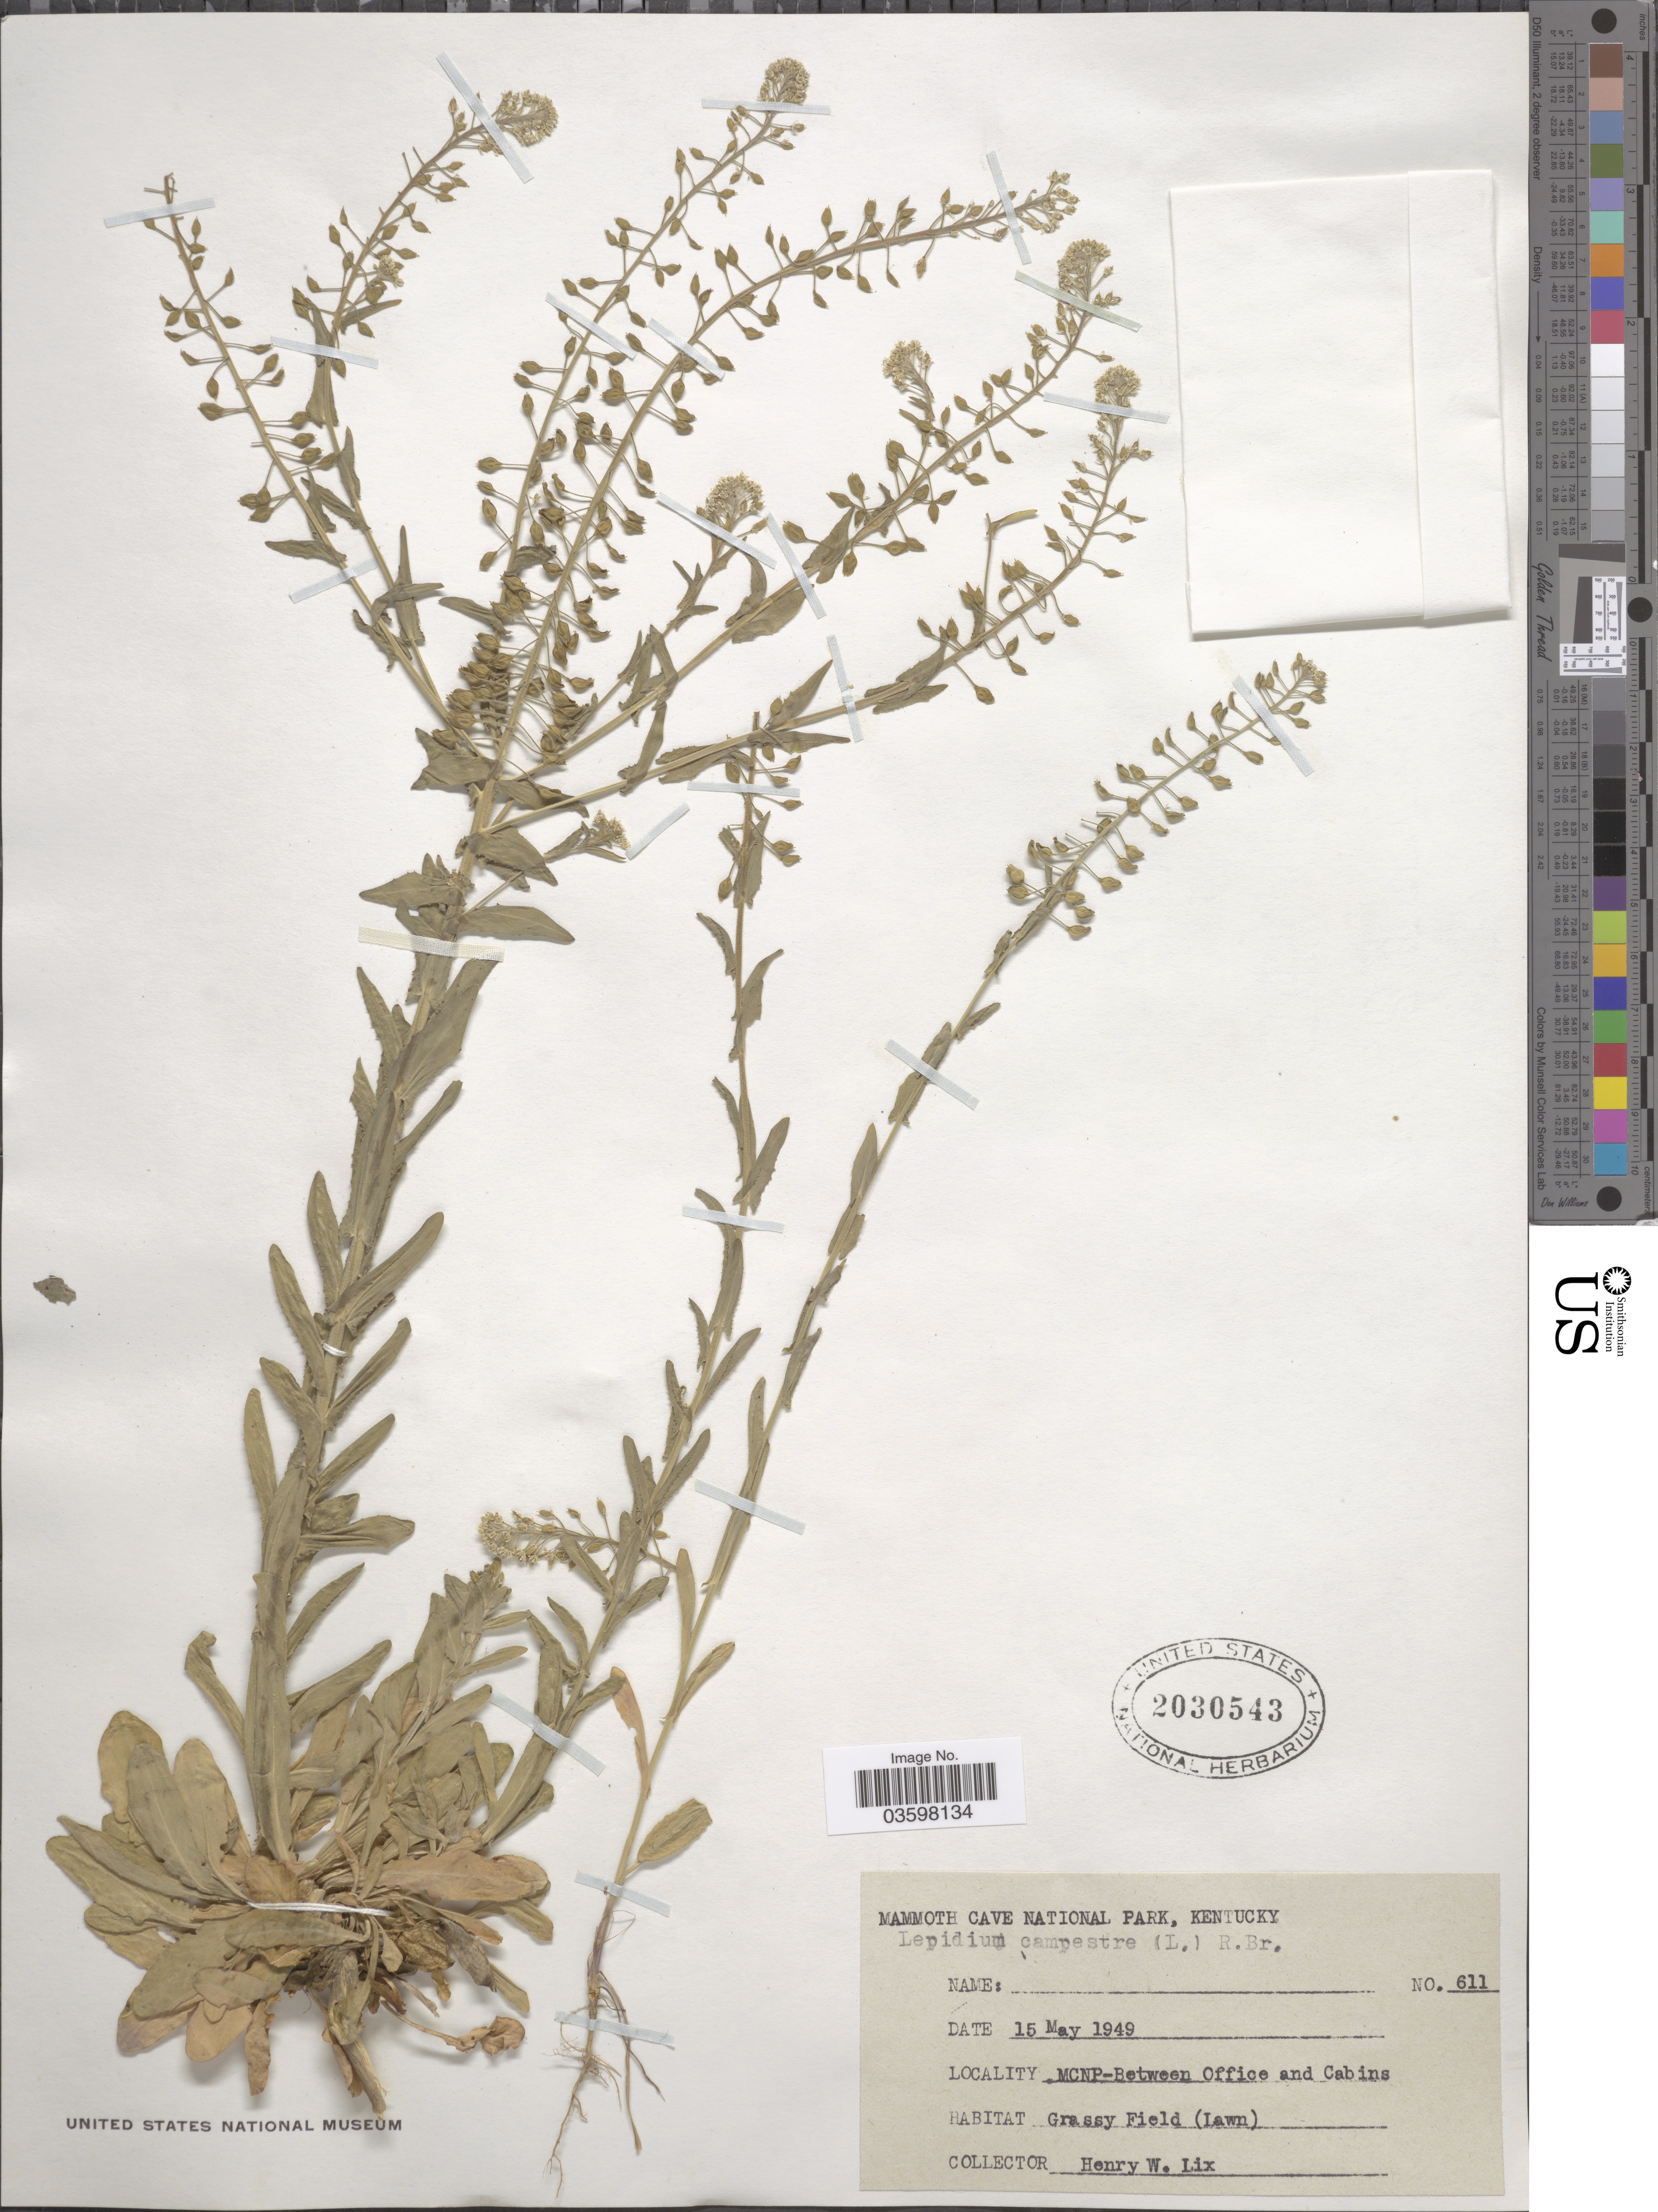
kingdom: Plantae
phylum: Tracheophyta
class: Magnoliopsida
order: Brassicales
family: Brassicaceae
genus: Lepidium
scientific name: Lepidium campestre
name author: (L.) W.T. Aiton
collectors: H. W. Lix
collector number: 611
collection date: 1949-05-15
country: United States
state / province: Kentucky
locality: Mammoth Cave National Park. MCNP-Between Office and Cabins.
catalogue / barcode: US 2030543